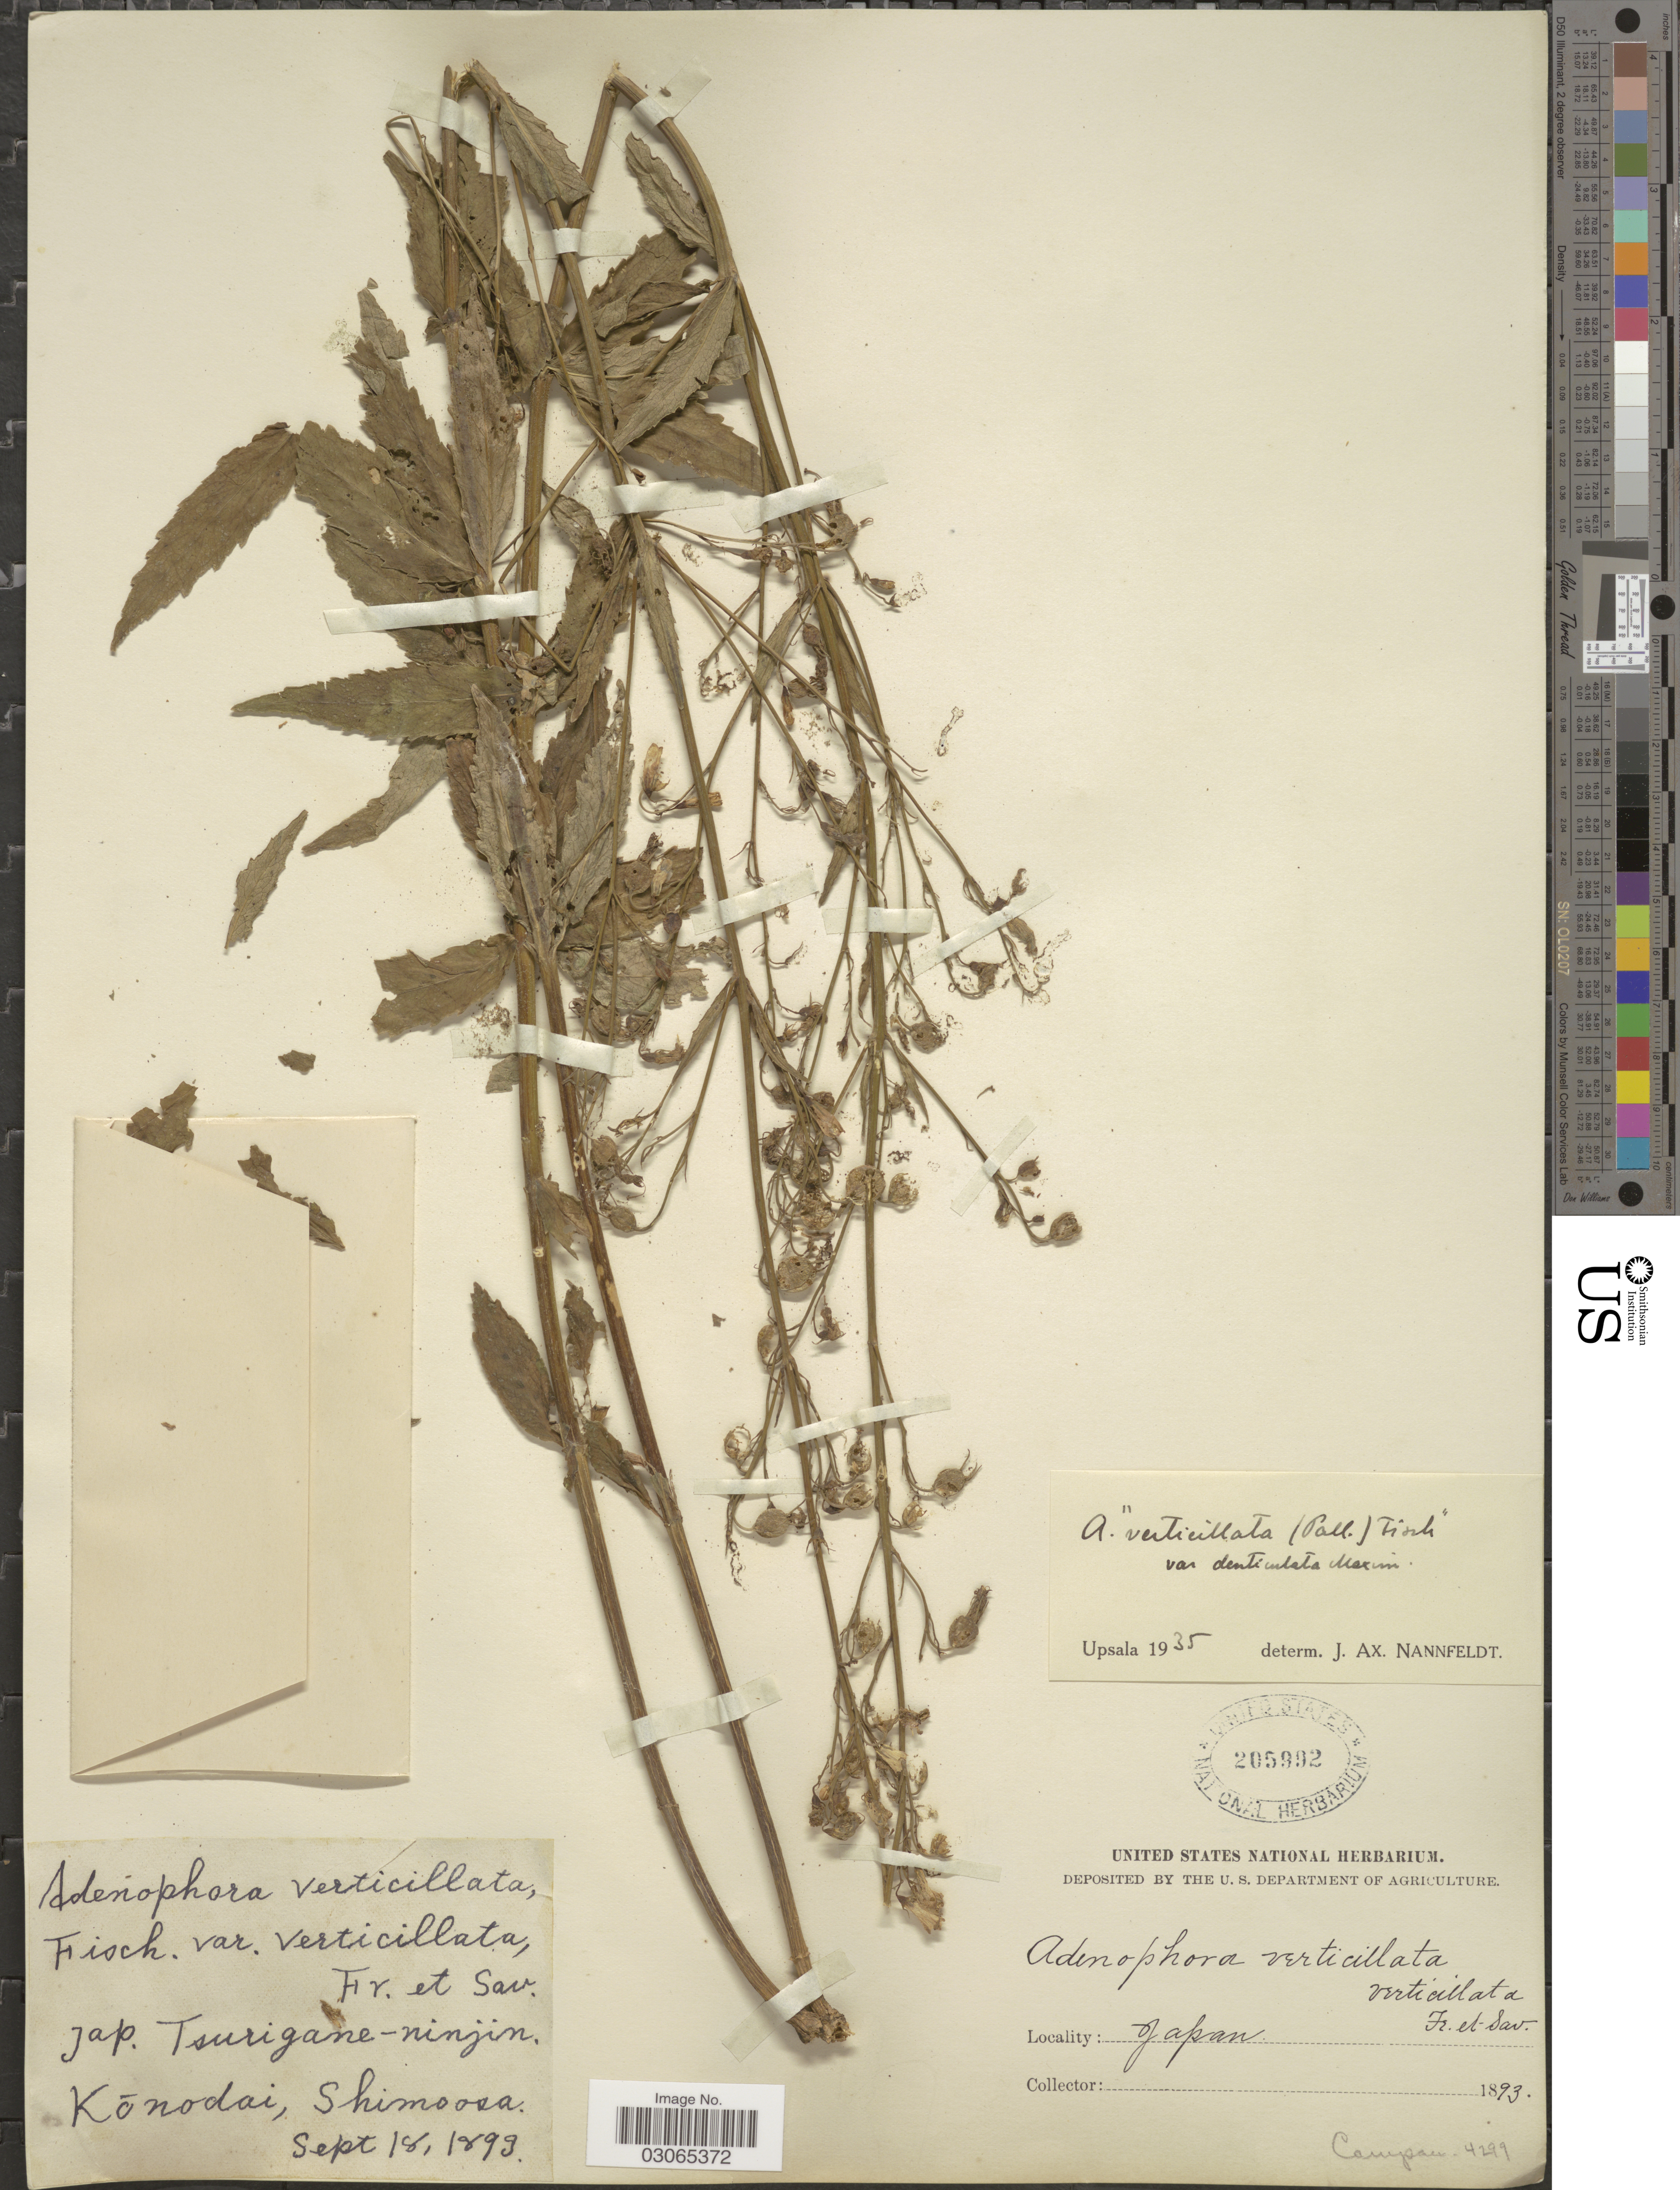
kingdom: Plantae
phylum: Tracheophyta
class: Magnoliopsida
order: Asterales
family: Campanulaceae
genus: Adenophora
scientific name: Adenophora verticillata var. denticulata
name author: Korsh.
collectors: ex herb. United States National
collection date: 1893-09-18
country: Japan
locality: Kōnodai, Shimoosa.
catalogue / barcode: US 205992